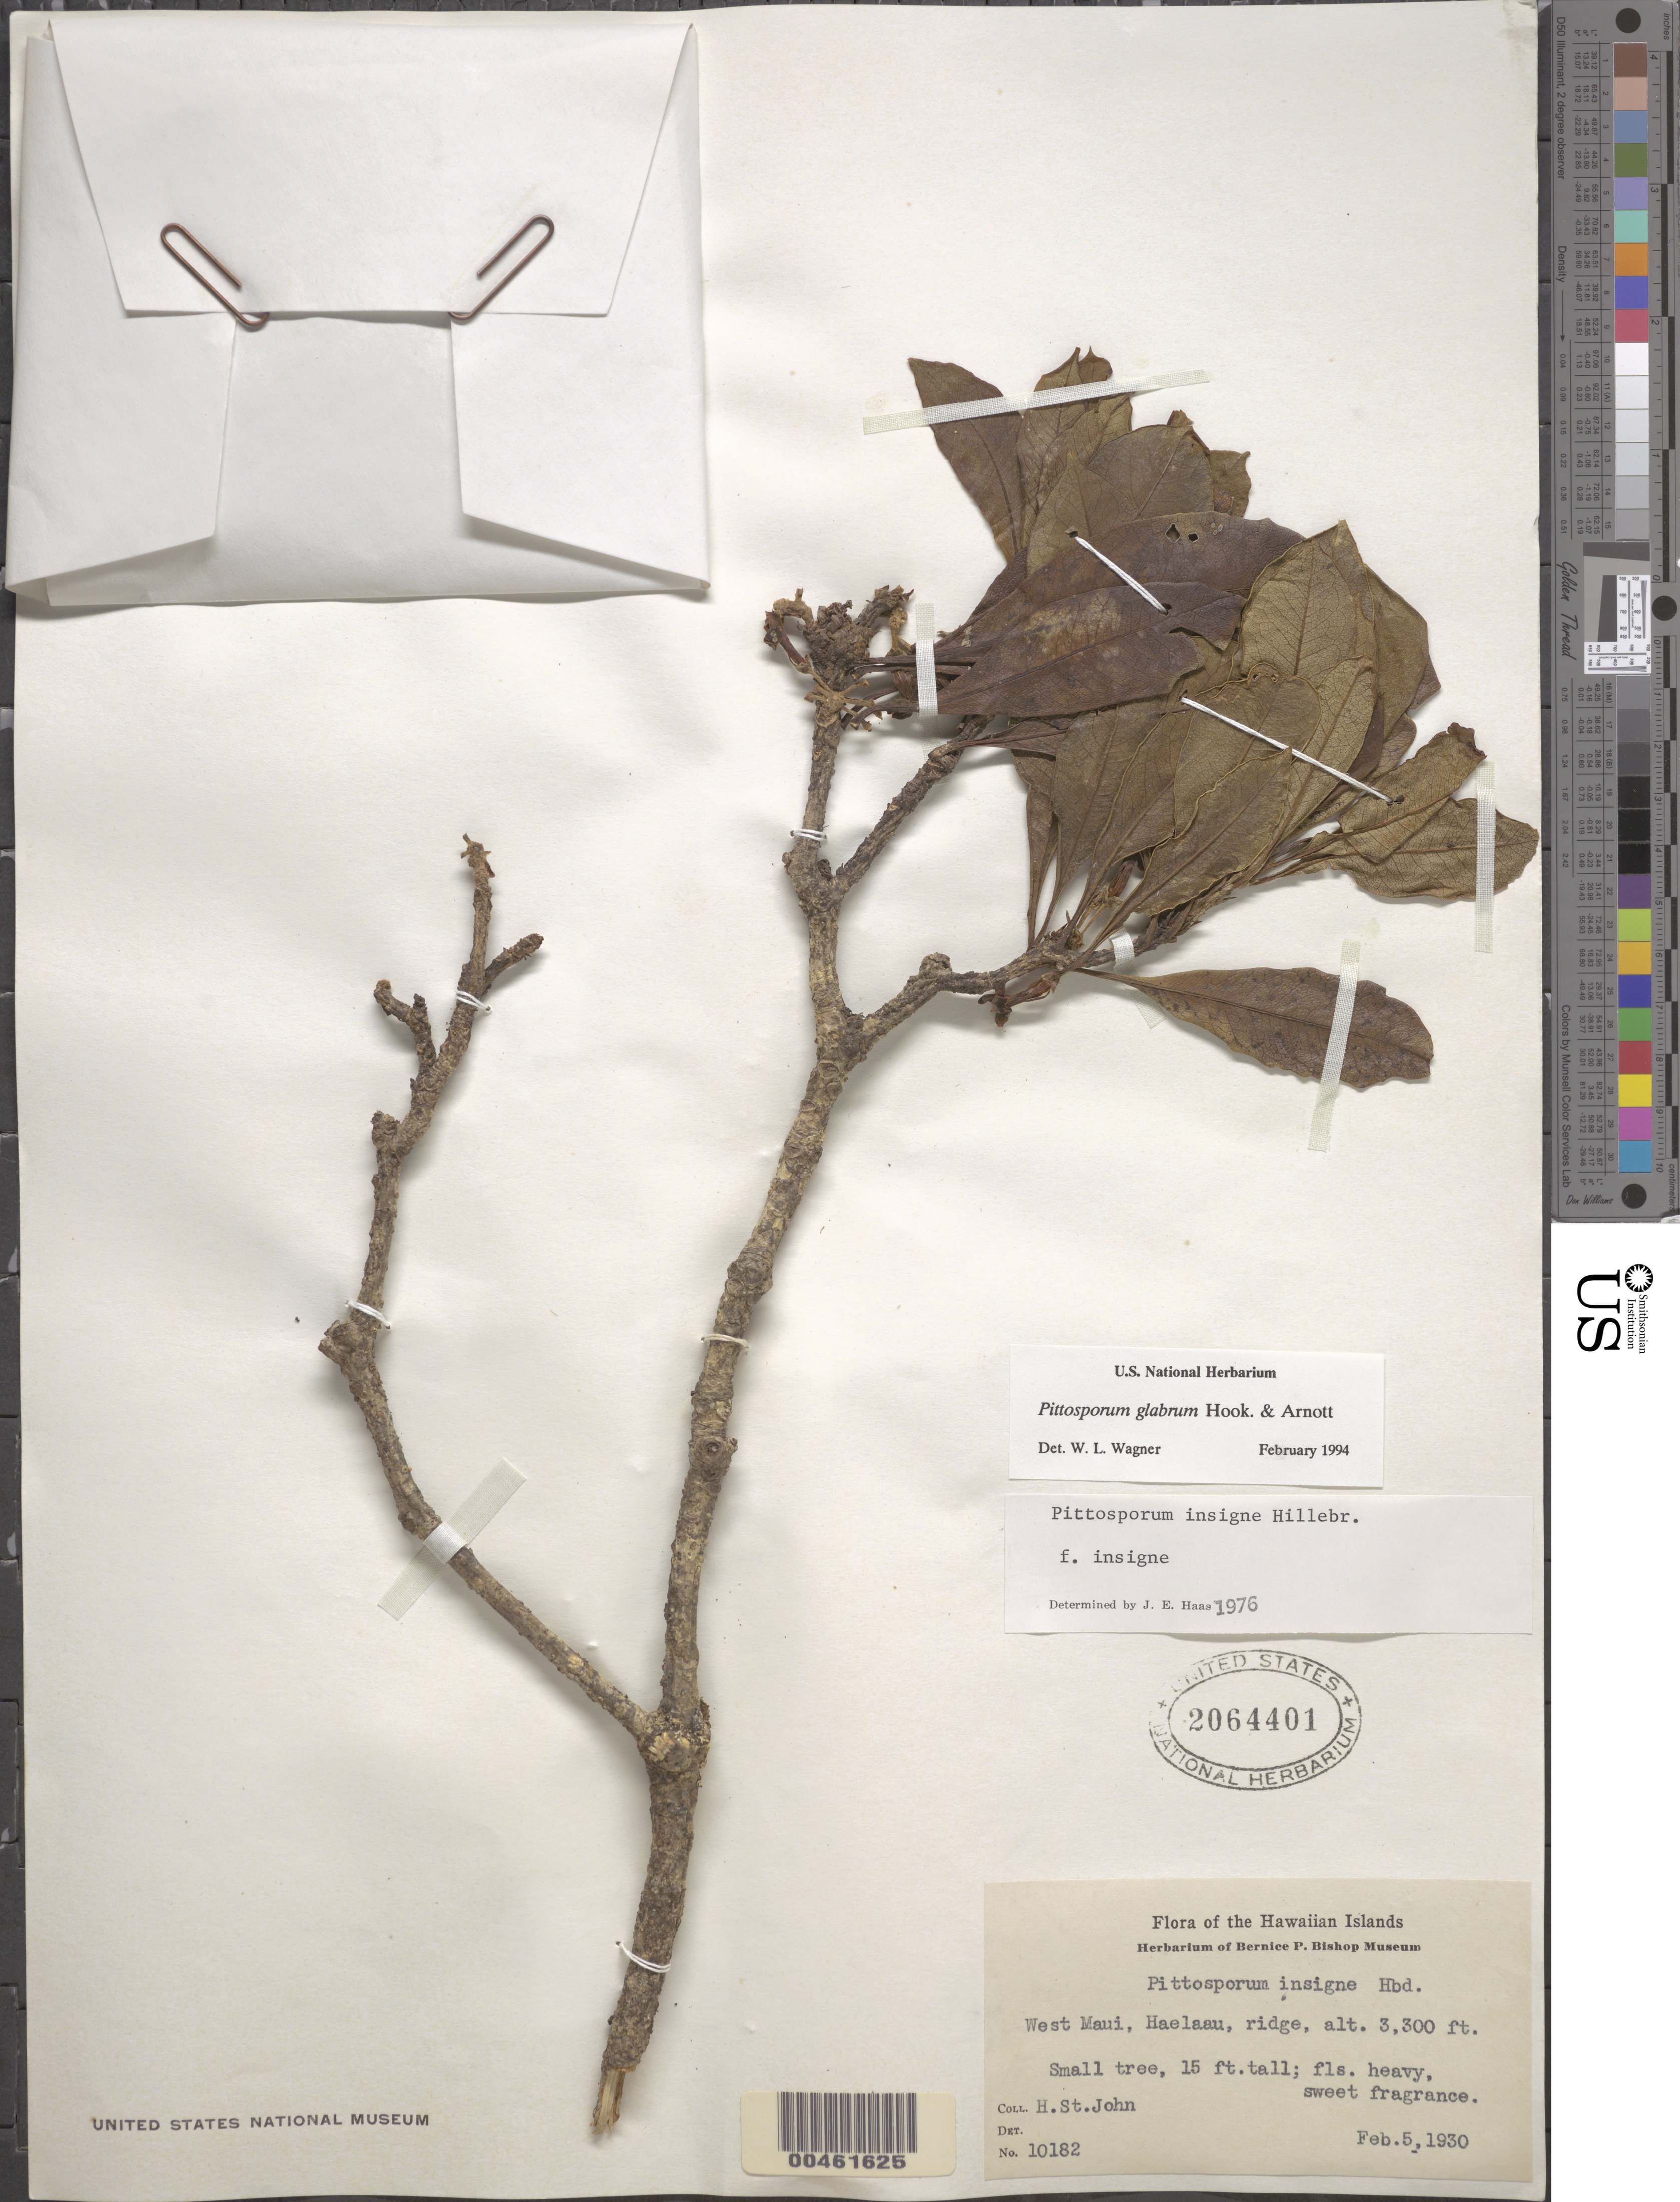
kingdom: Plantae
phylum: Tracheophyta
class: Magnoliopsida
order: Apiales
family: Pittosporaceae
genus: Pittosporum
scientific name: Pittosporum glabrum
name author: Hook. & Arn.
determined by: Wagner, W. L., (BOT), Smithsonian Institution - National Museum of Natural History (UNITED STATES)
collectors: H. St. John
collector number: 10182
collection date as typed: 5 Feb 1930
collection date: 1930-02-05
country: United States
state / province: Hawaii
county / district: Maui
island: Maui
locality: W Maui, Haelaau, ridge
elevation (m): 1006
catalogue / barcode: US 2064401